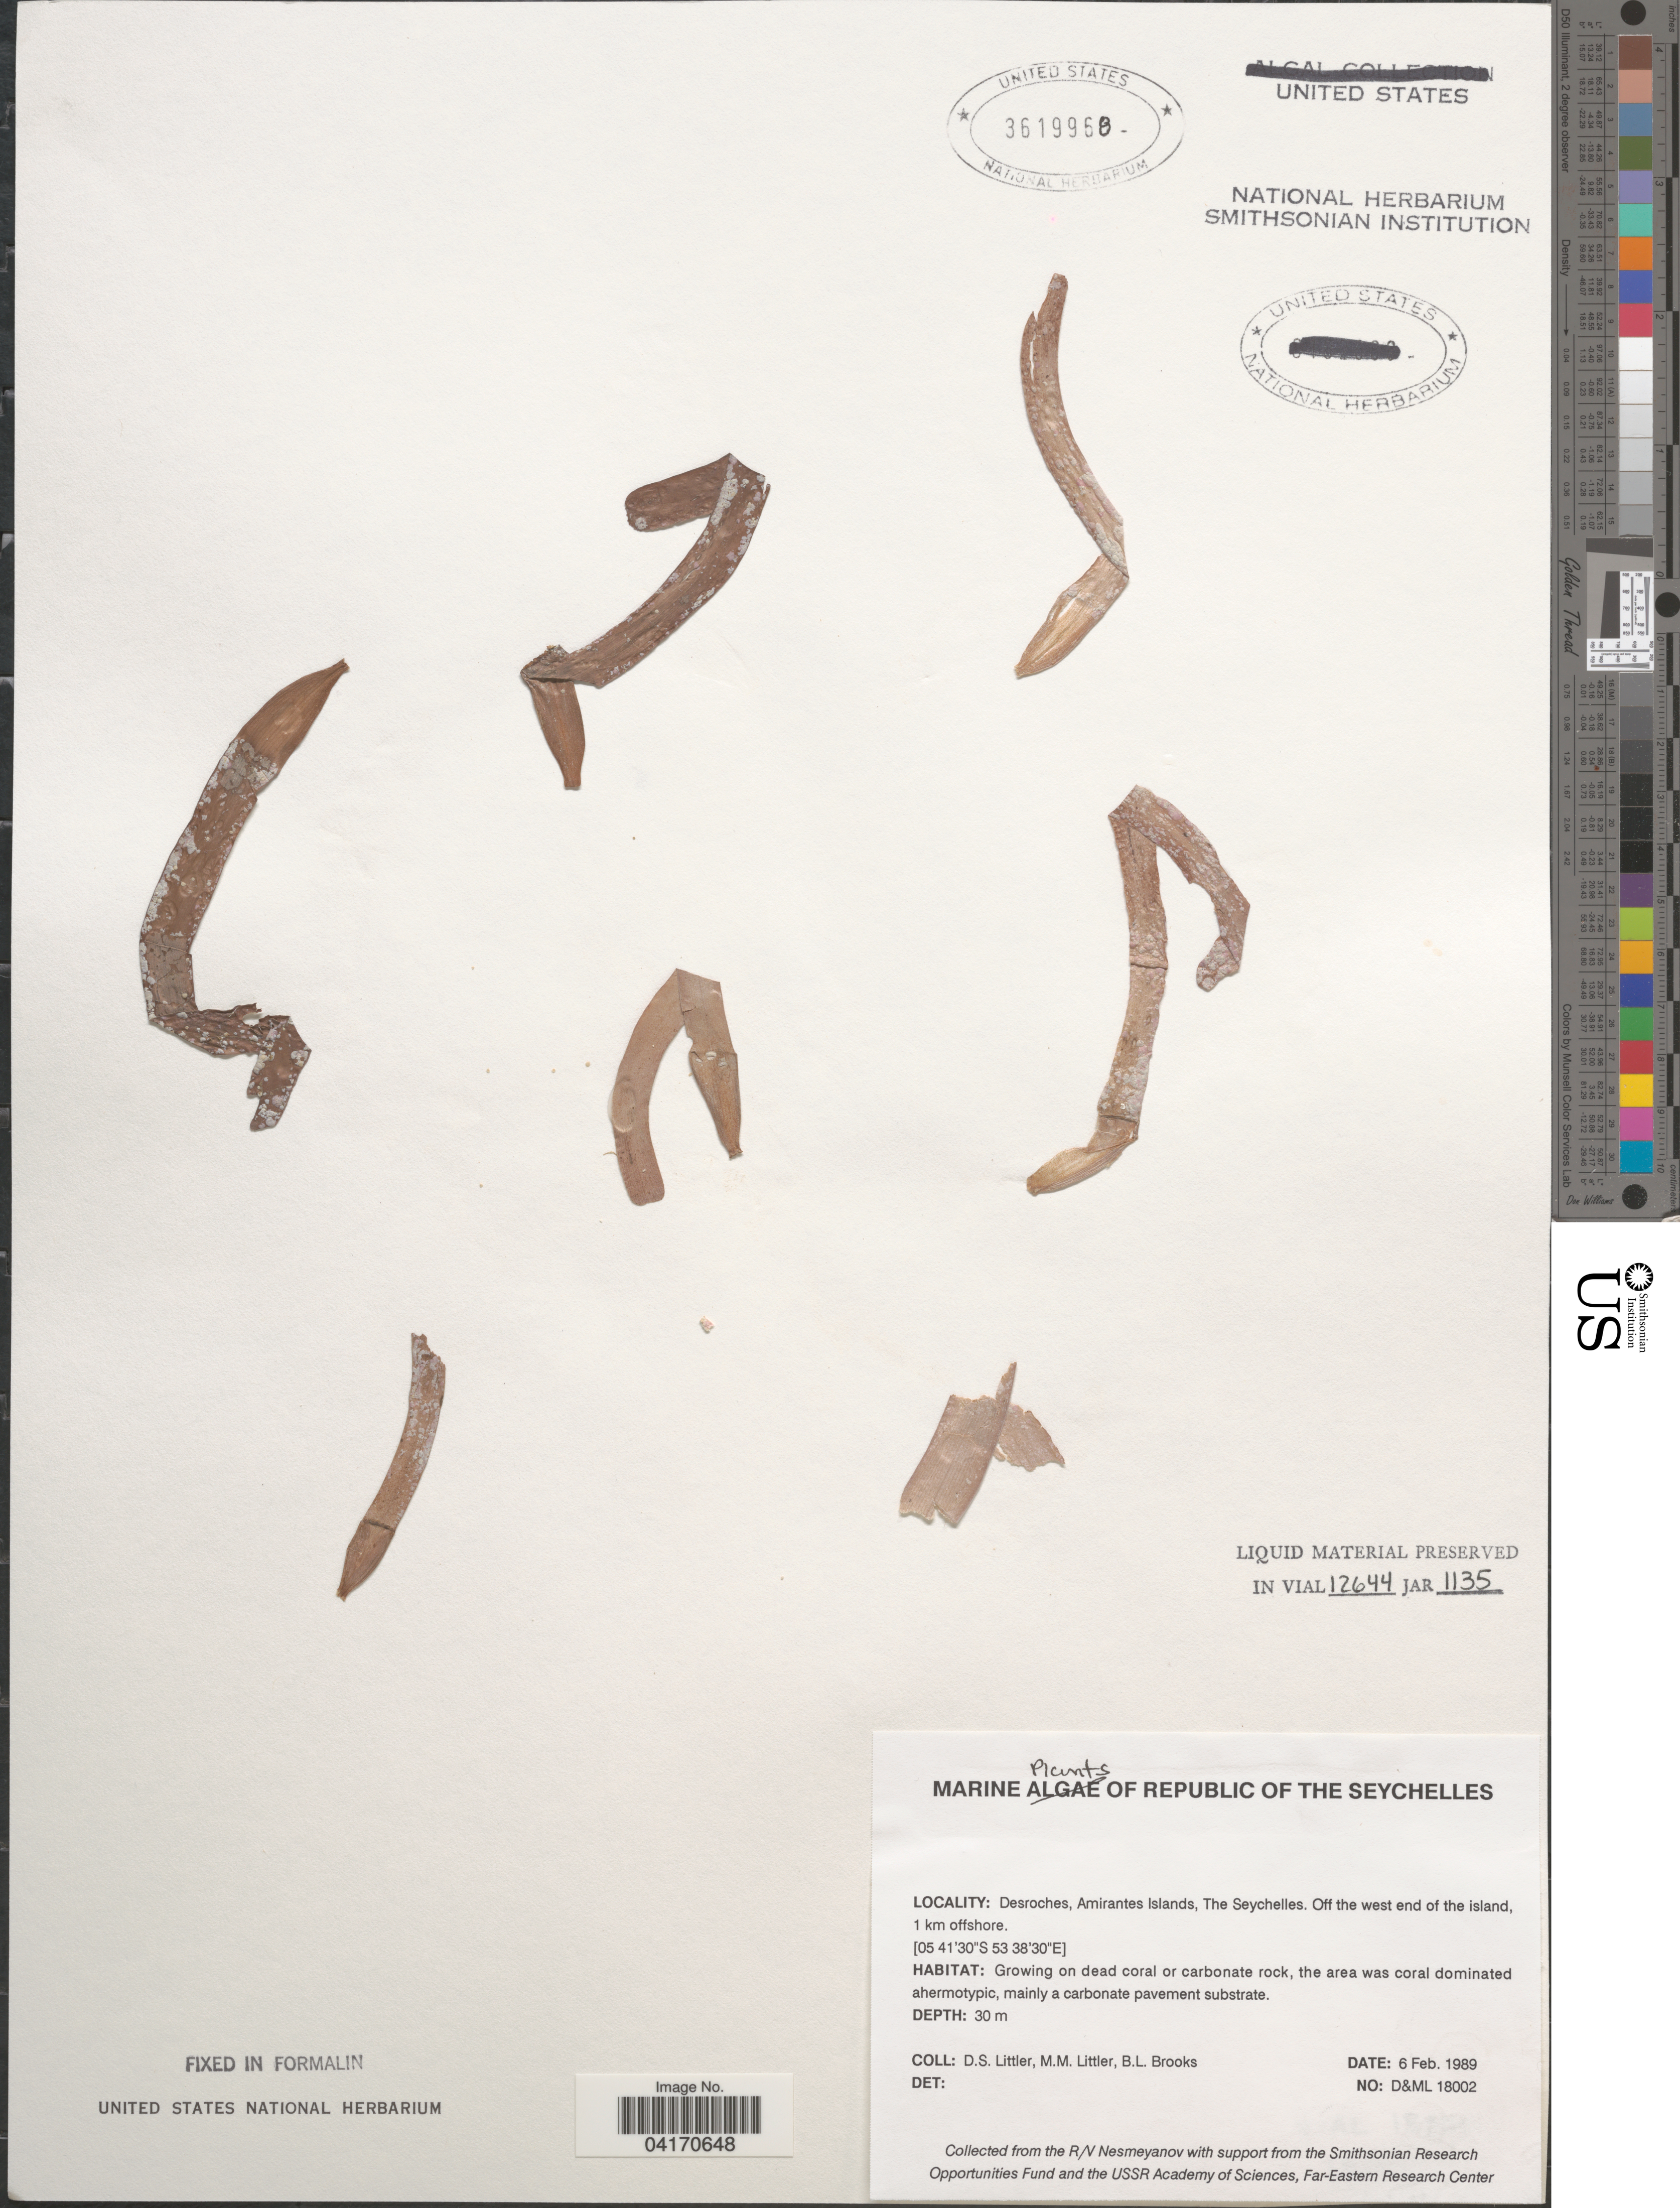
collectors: D. S. Littler & B. Brooks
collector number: D&ML 18002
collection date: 1989-02-06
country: Seychelles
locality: Republic of the Seychelles. Desroches, Amirantes Islands, The Seychelles. Off the west end of the island, 1 km offshore.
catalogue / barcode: US 3619968